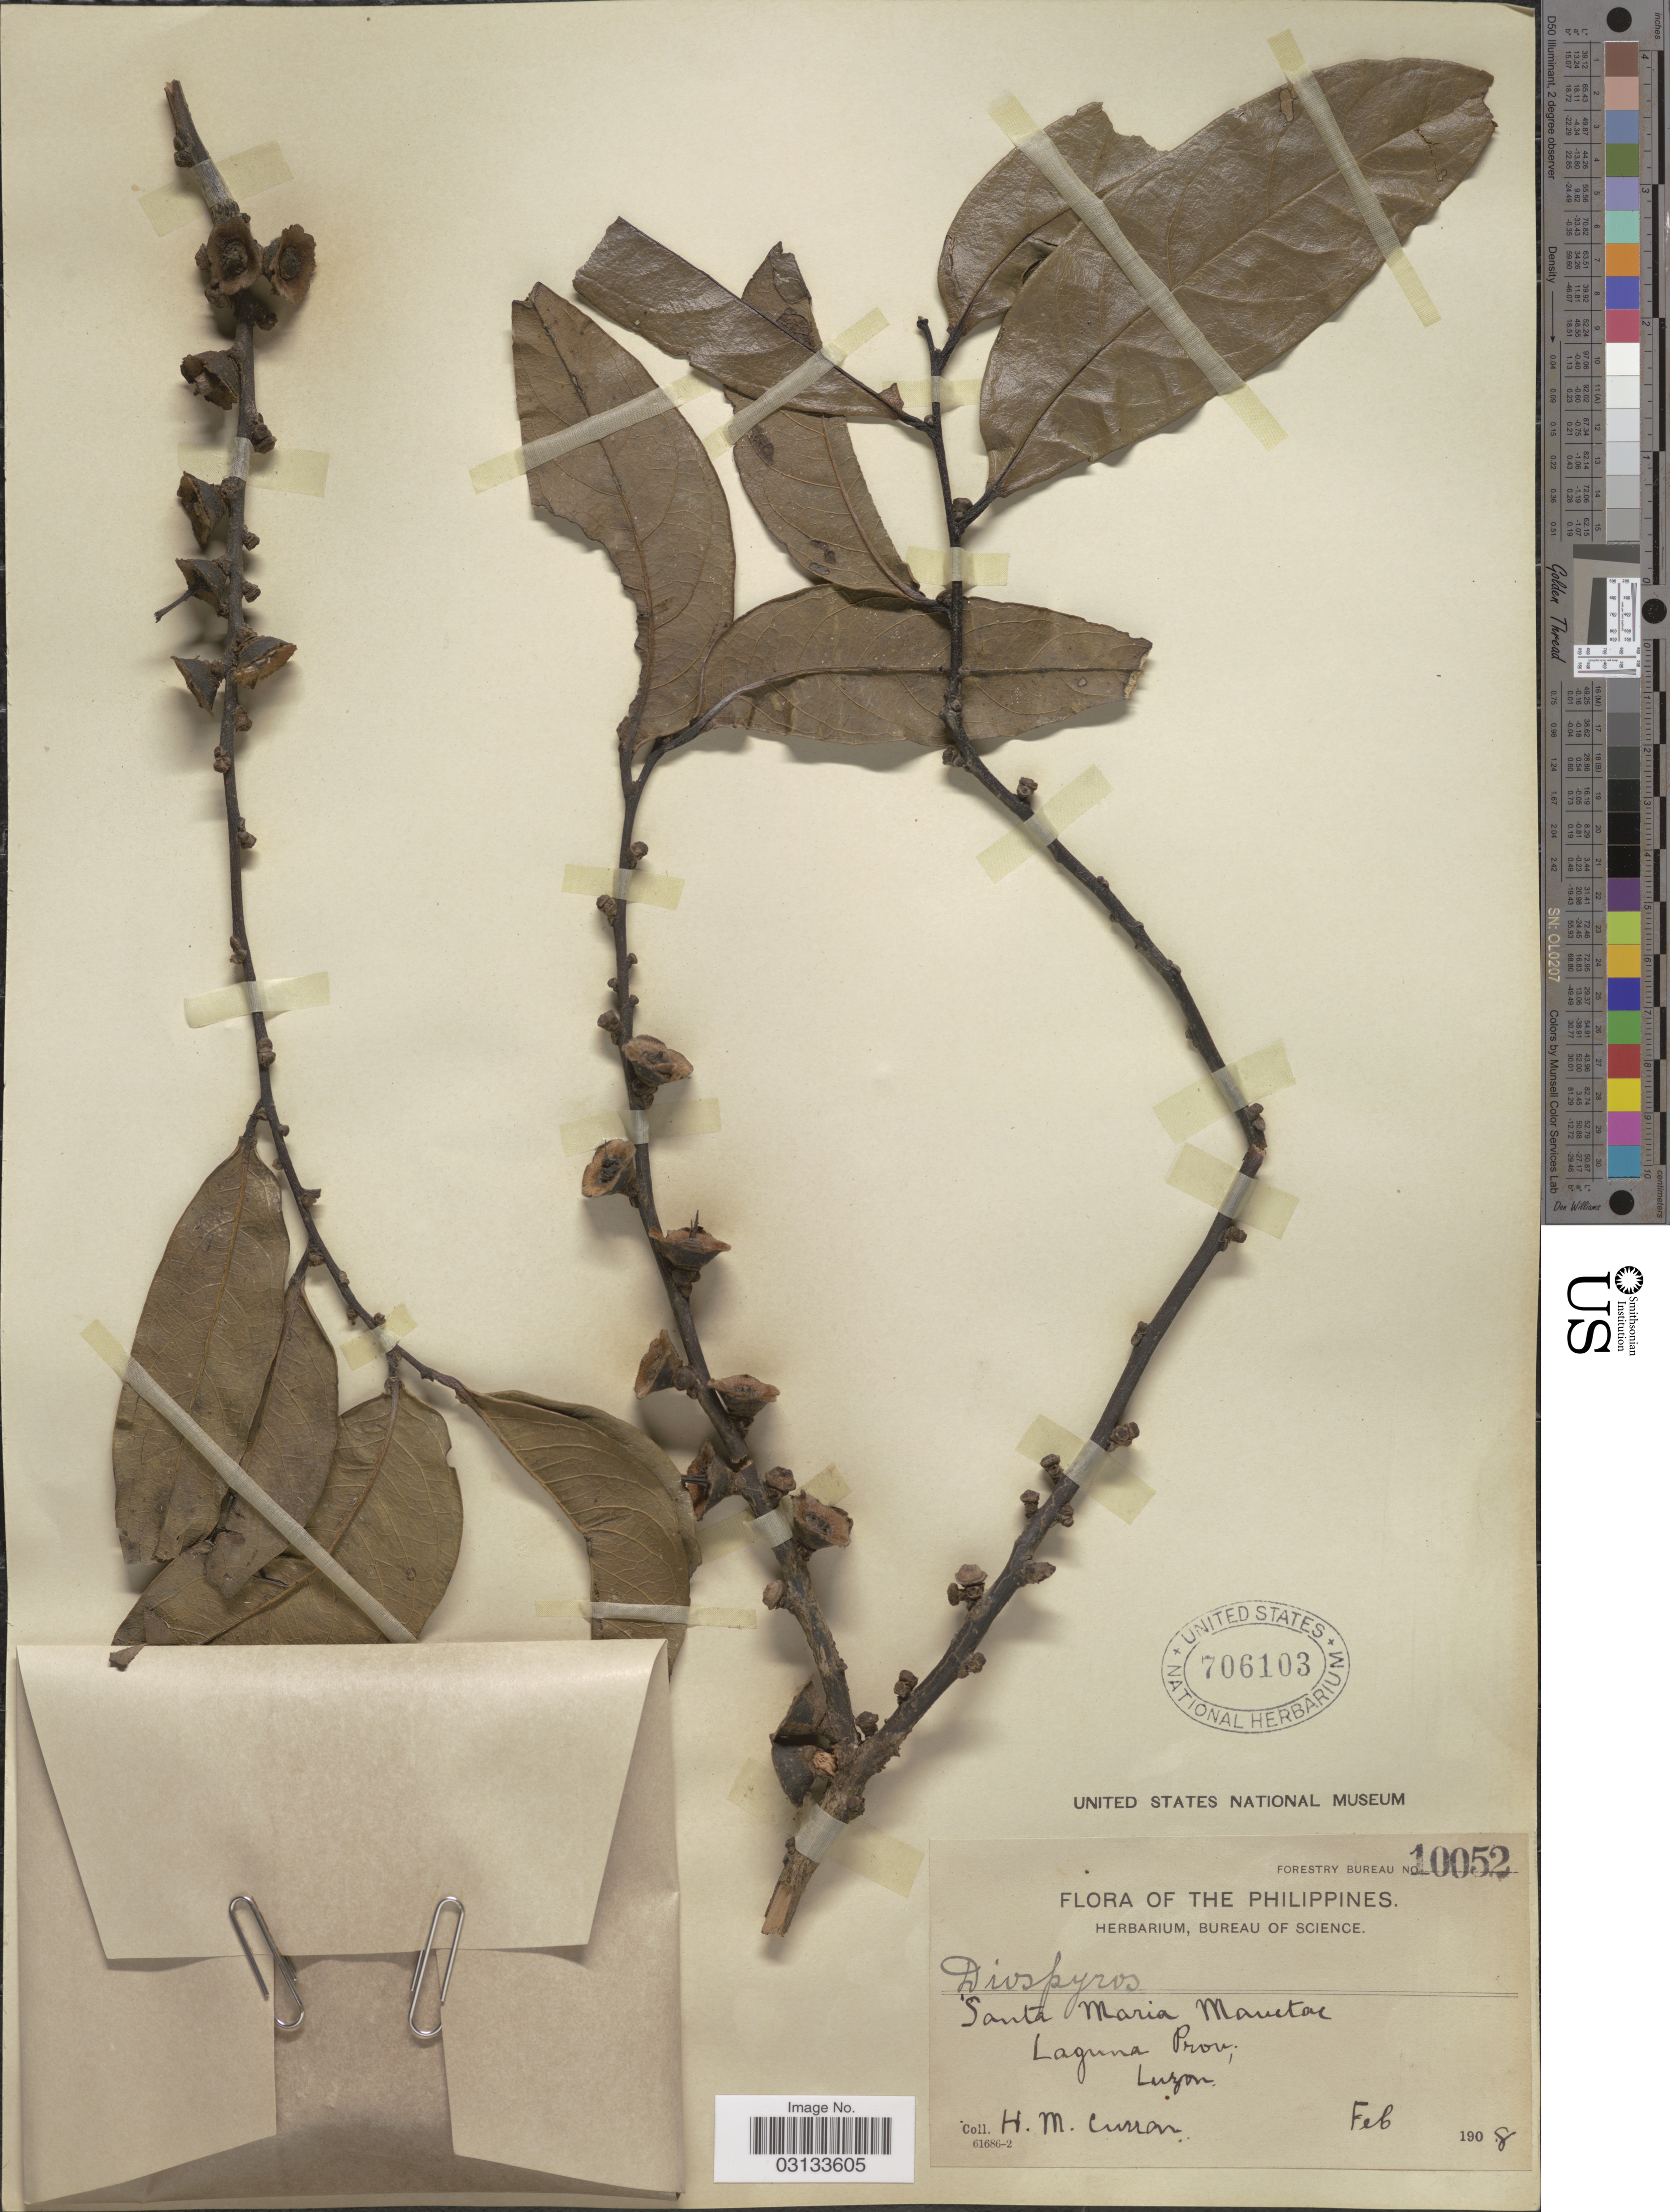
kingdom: Plantae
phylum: Tracheophyta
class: Magnoliopsida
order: Ericales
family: Ebenaceae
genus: Diospyros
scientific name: Diospyros maritima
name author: Blume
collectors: H. M. Curran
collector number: Forestry Bureau 10052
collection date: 1908-02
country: Philippines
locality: Santa Maria Mavitac. Laguna Prov., Luzon.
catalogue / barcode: US 706103